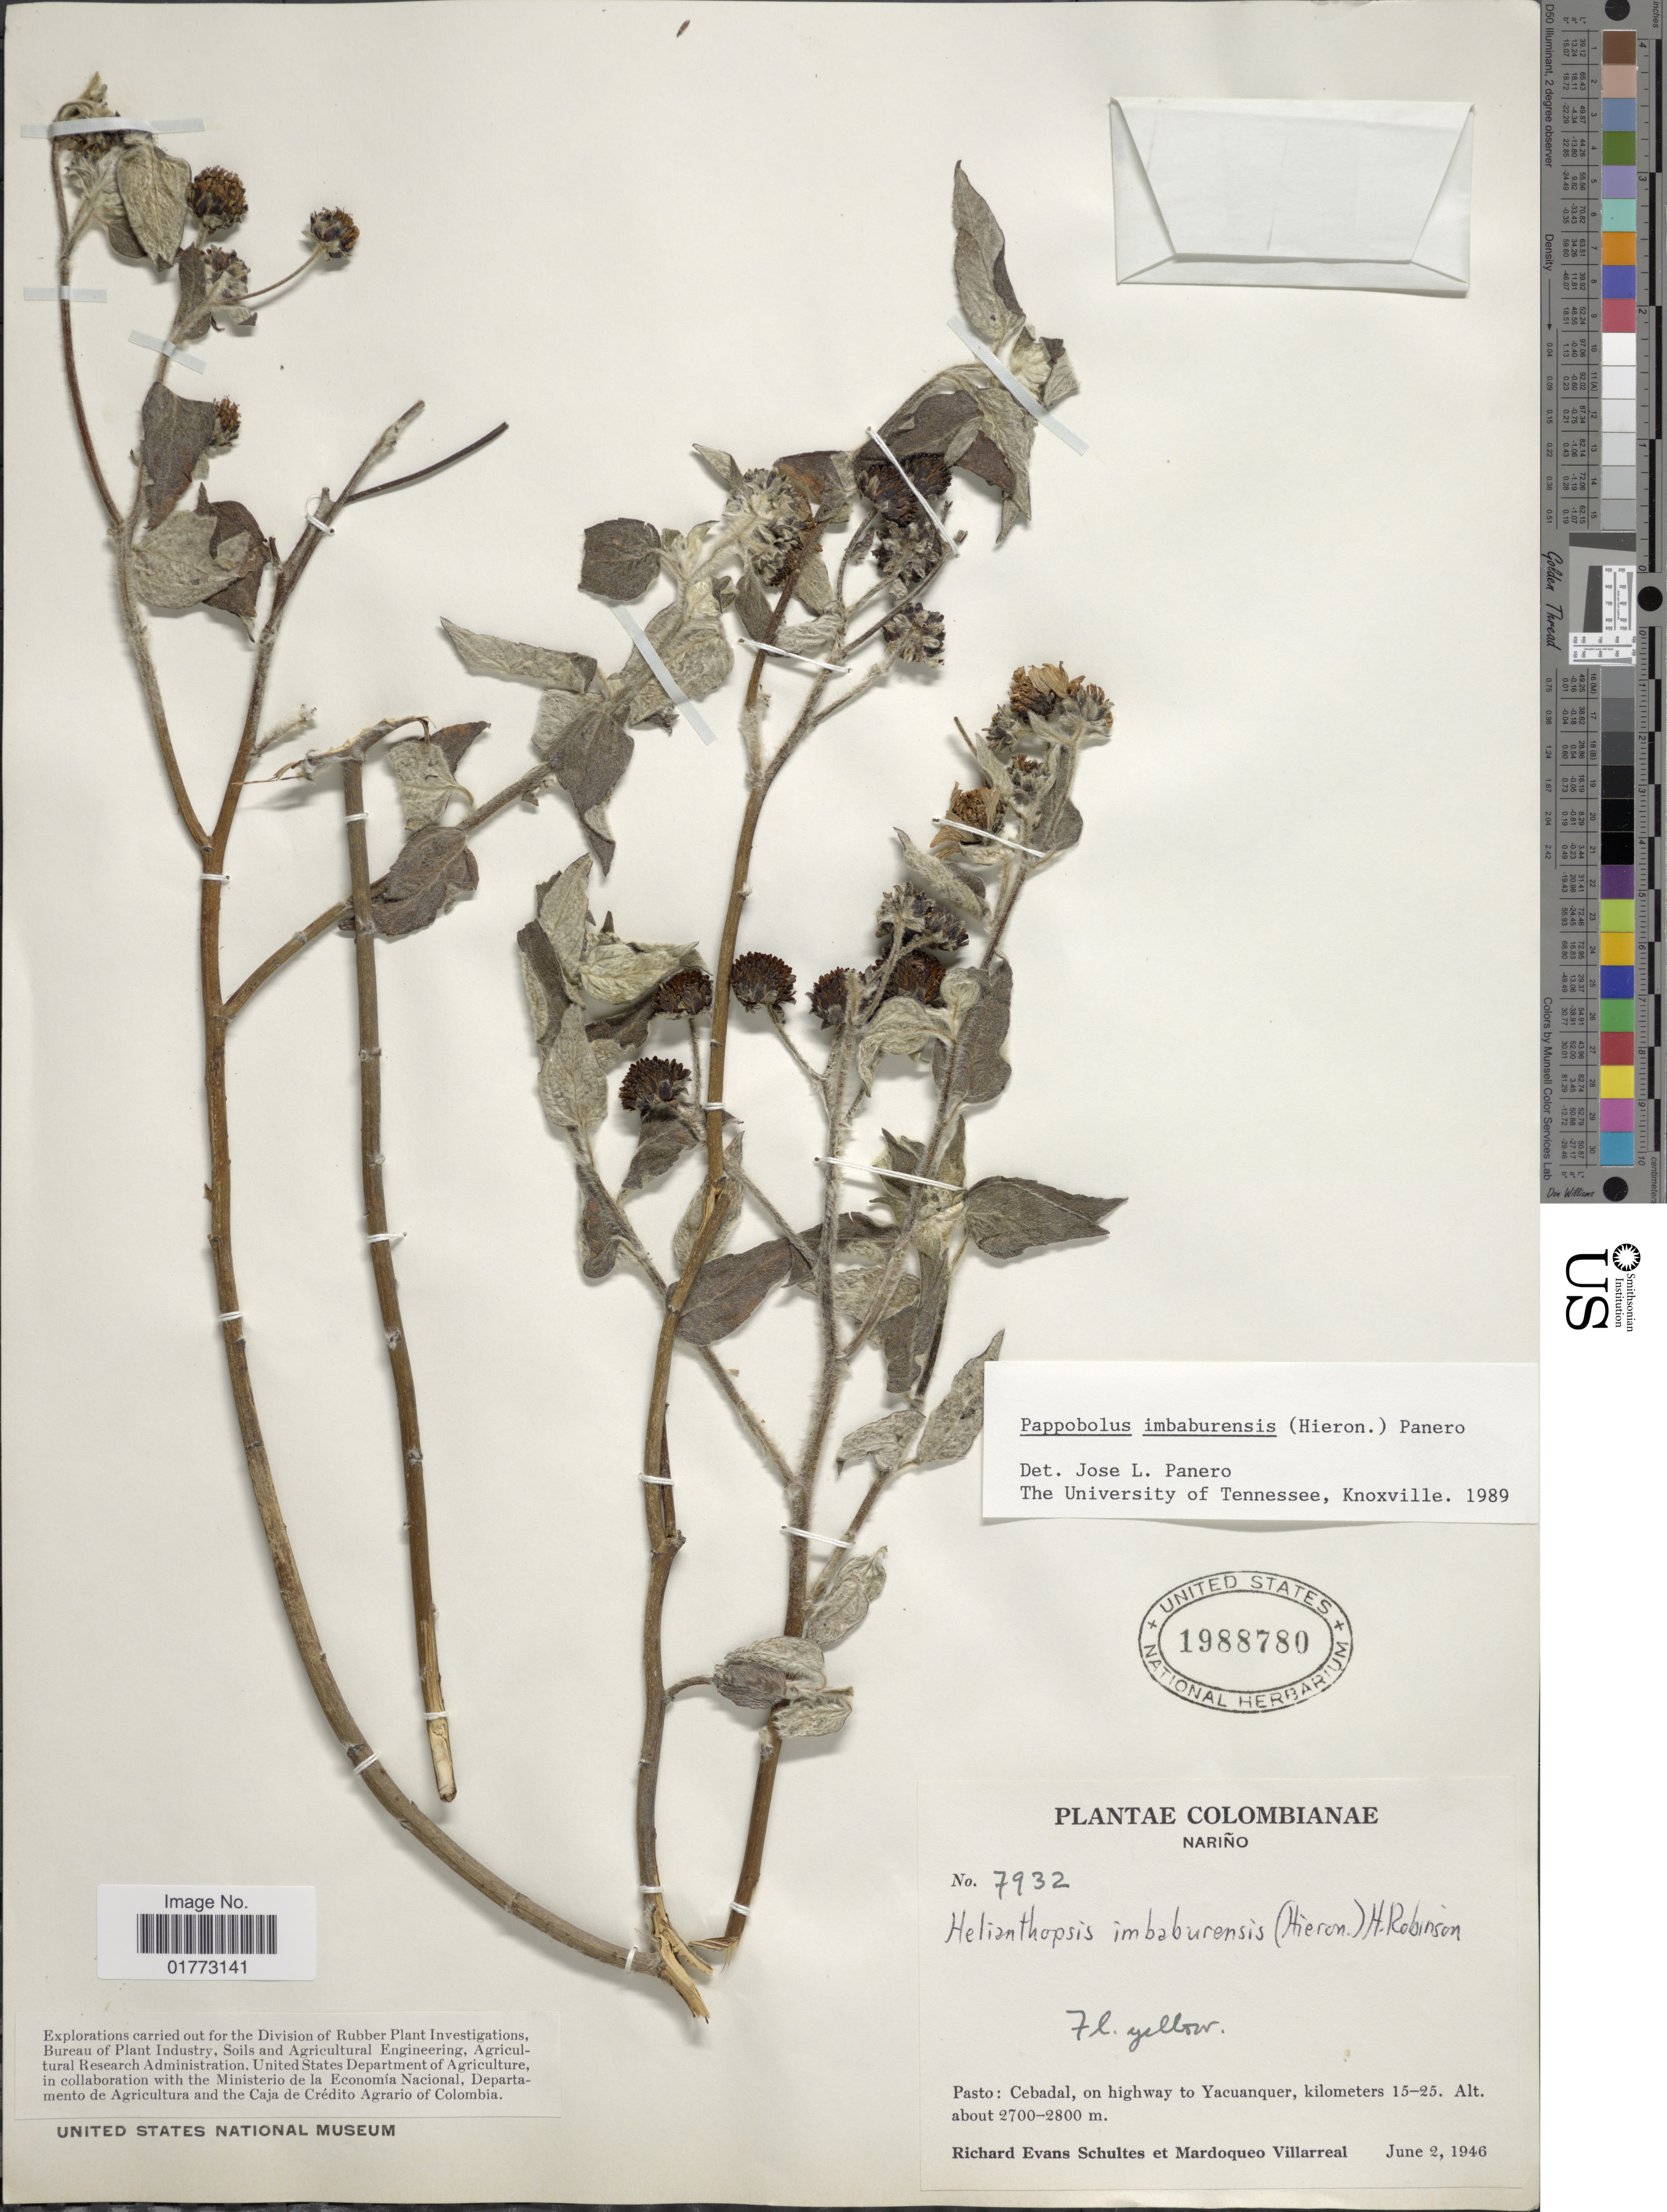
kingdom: Plantae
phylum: Tracheophyta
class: Magnoliopsida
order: Asterales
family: Asteraceae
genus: Pappobolus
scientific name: Pappobolus imbaburensis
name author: (Hieron.) Panero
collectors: R. E. Schultes & M. Villareal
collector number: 7932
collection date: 1946-06-02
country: Colombia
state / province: Nariño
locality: Pasto: Cebadal, on highway to Yacuanquer, kilometers 15-25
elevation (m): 2700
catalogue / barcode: US 1988780